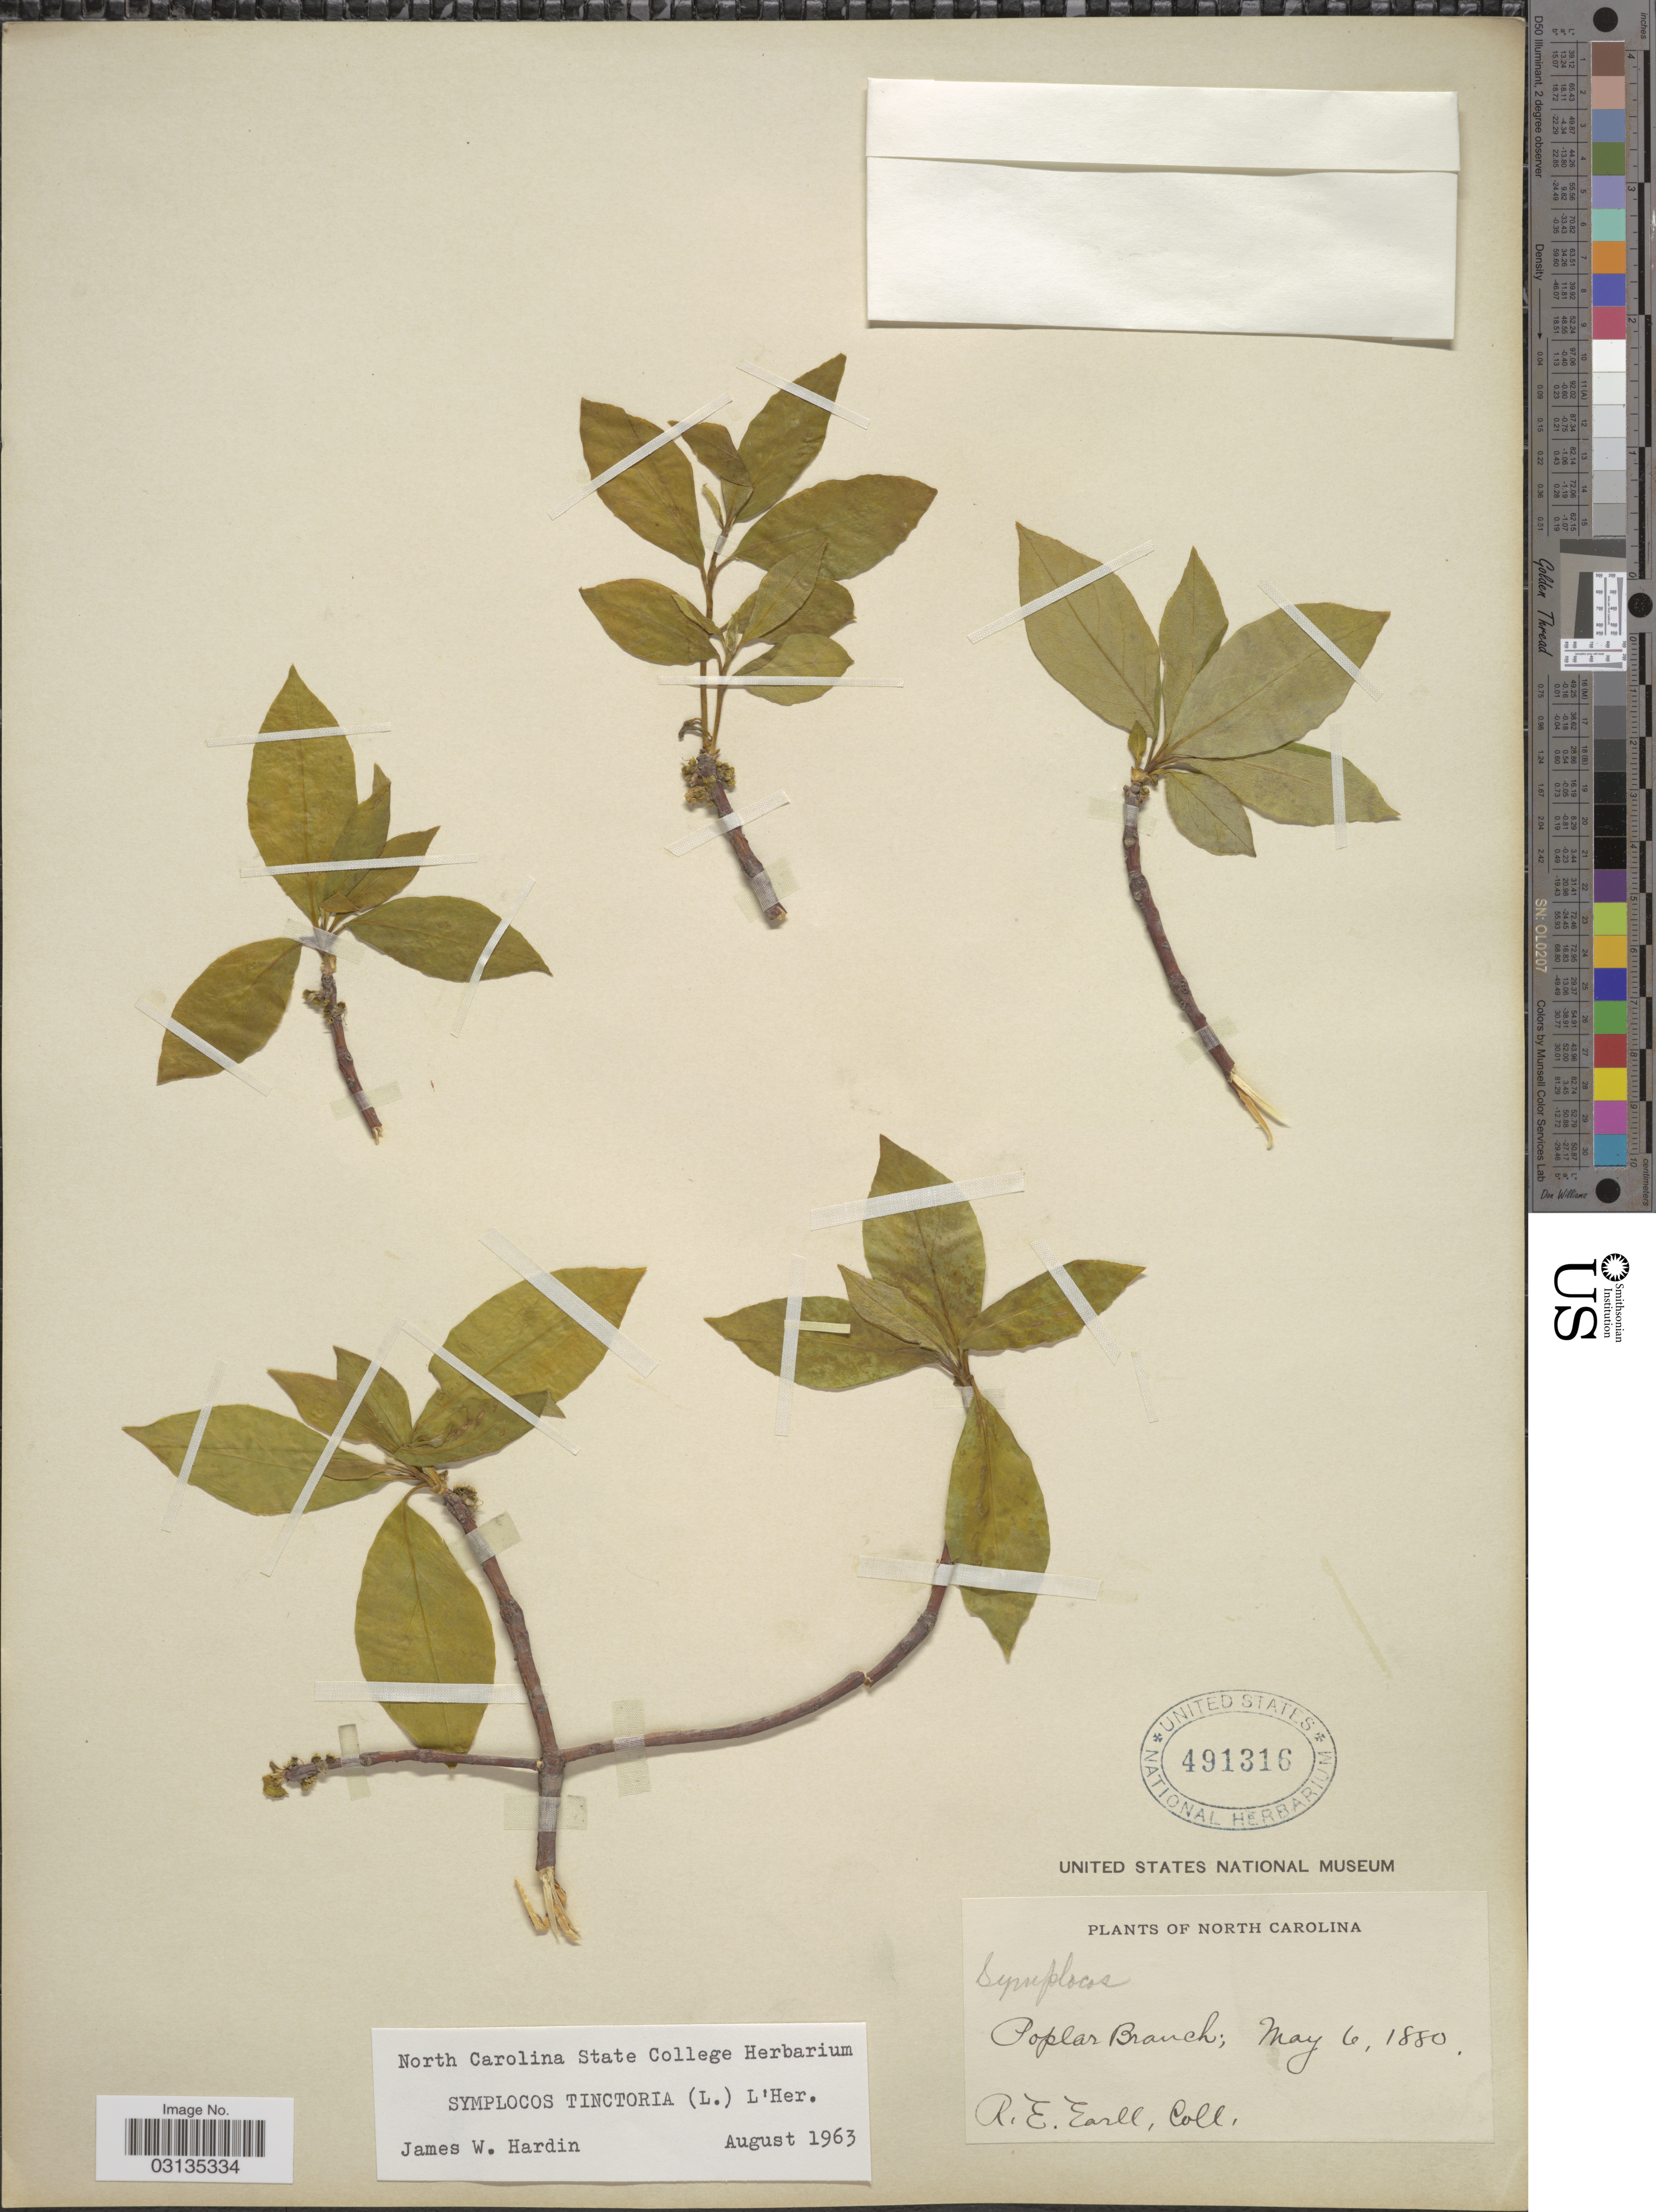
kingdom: Plantae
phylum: Tracheophyta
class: Magnoliopsida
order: Ericales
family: Symplocaceae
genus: Symplocos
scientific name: Symplocos tinctoria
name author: (L.) L'Hér.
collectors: R. Earll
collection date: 1880-05-06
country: United States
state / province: North Carolina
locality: Poplar Branch.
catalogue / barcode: US 491316